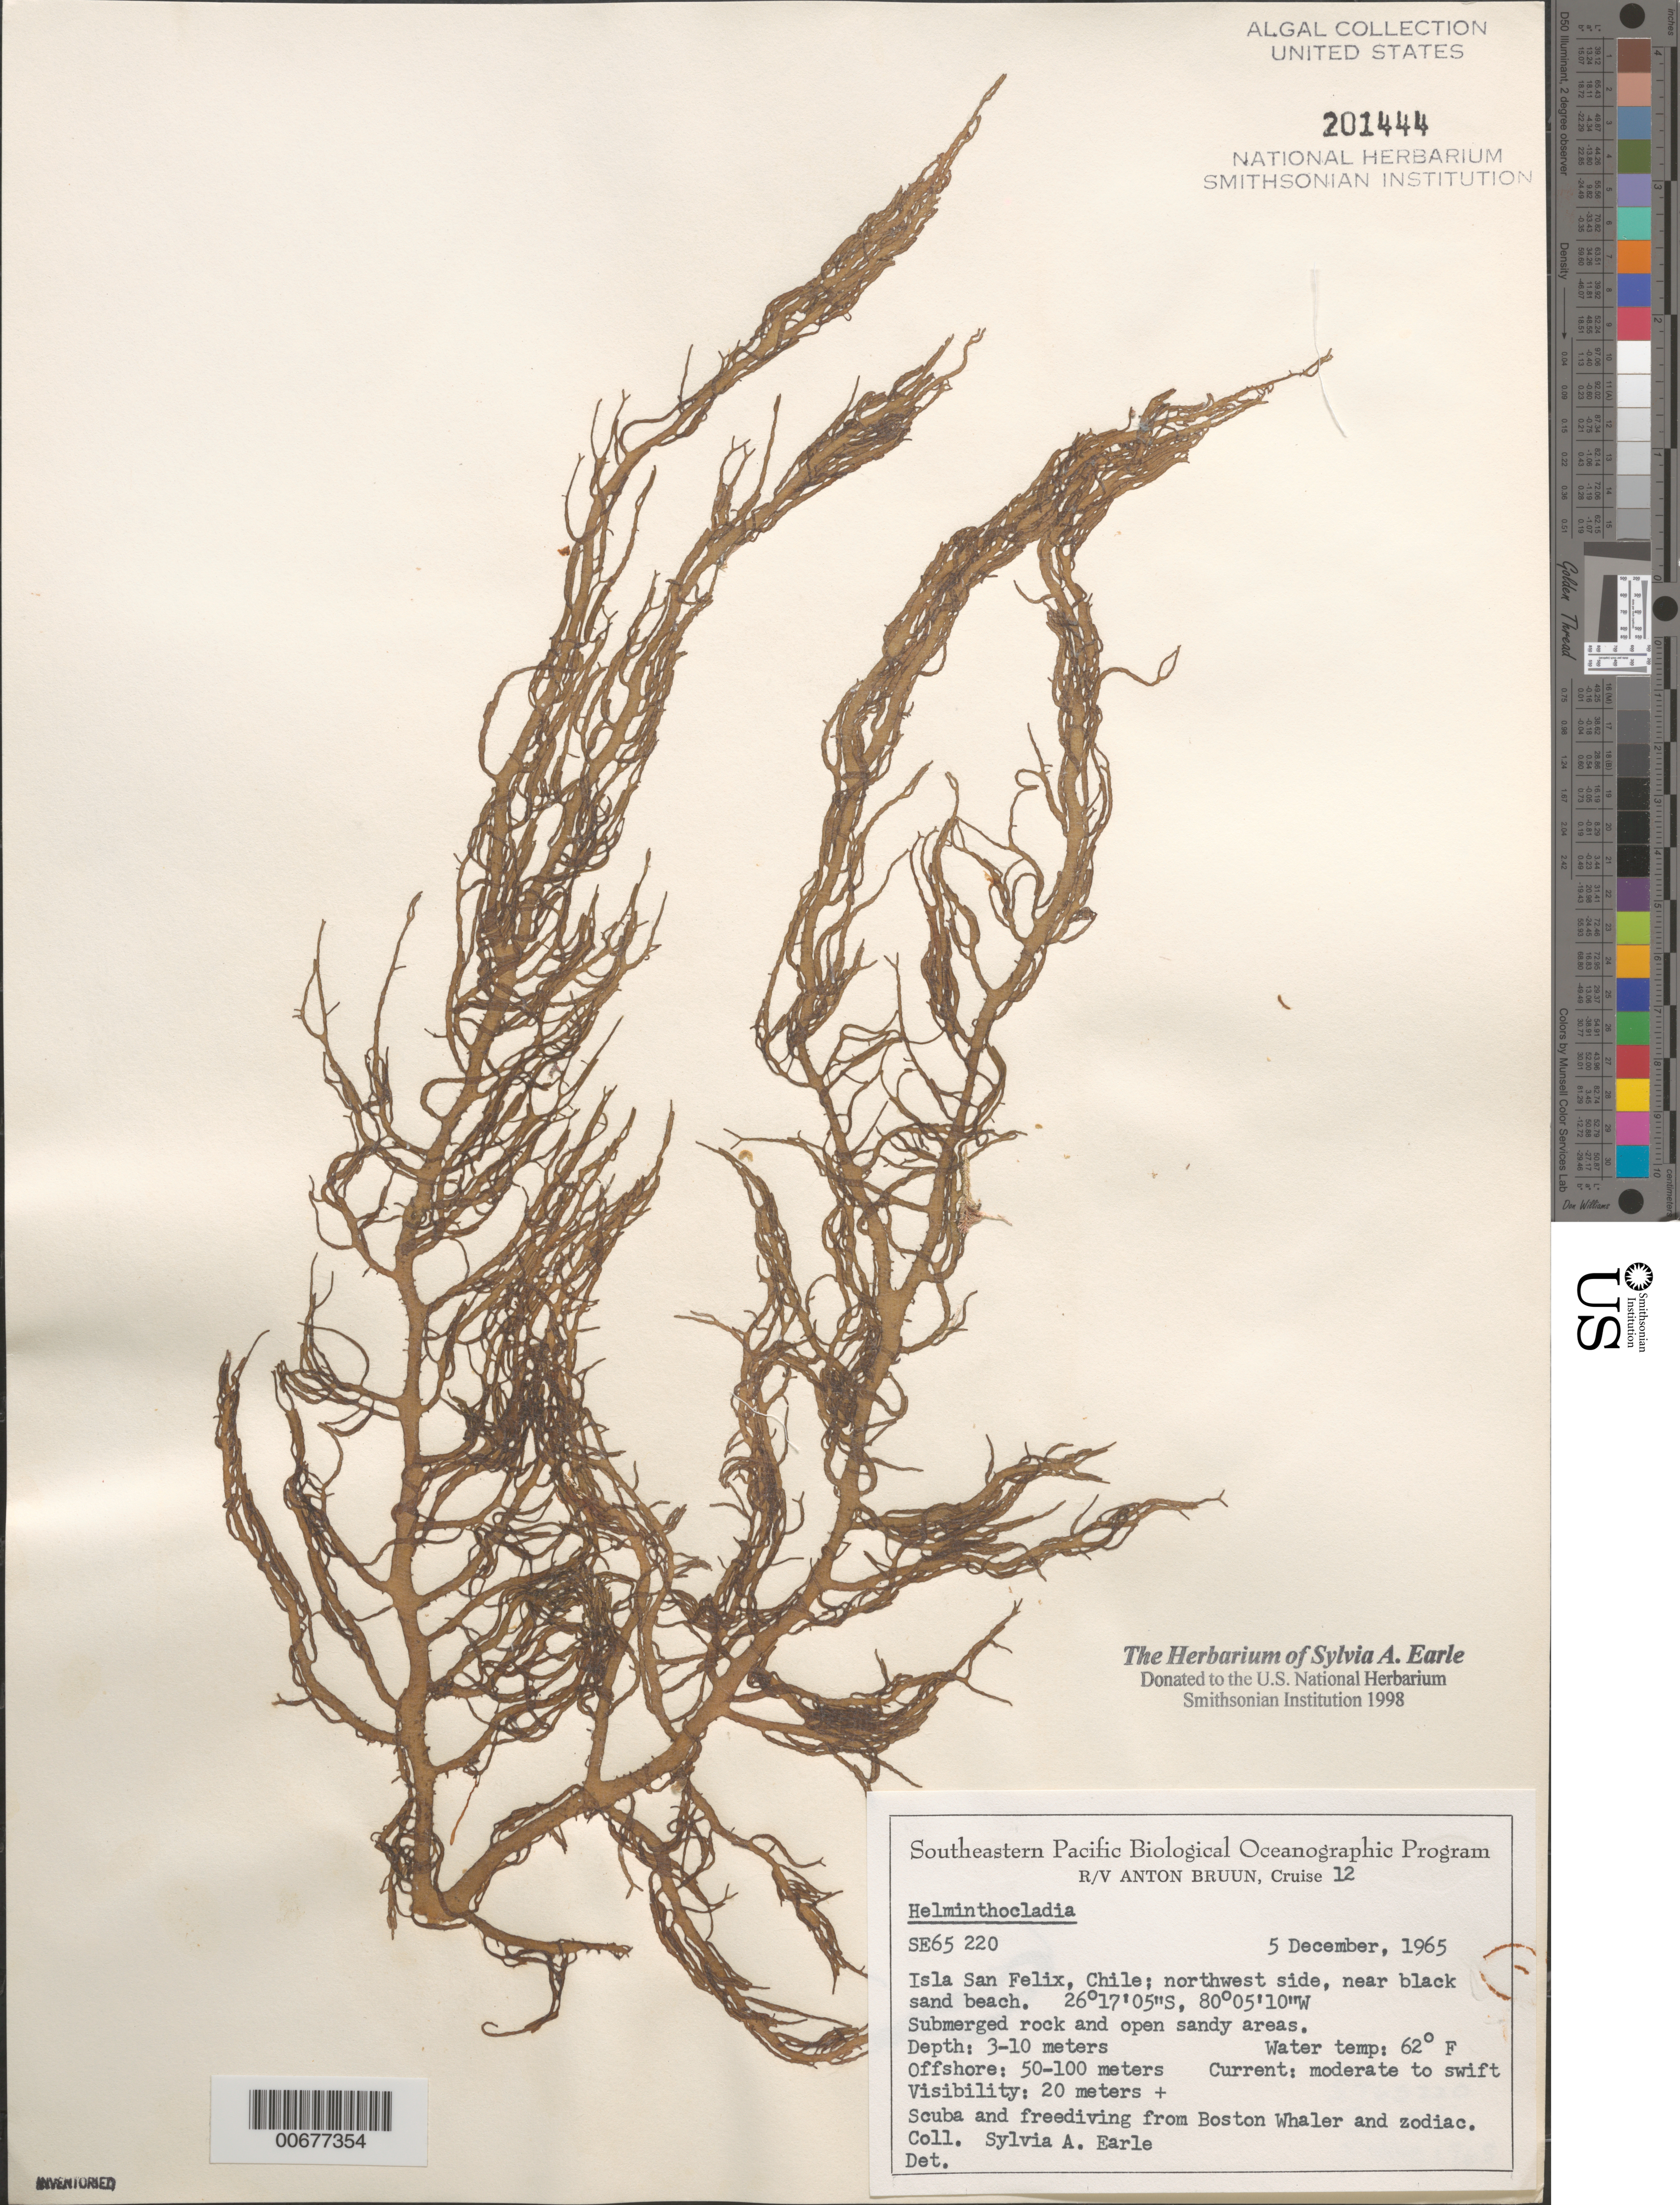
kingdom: Plantae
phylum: Rhodophyta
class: Florideophyceae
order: Nemaliales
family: Liagoraceae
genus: Helminthocladia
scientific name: Helminthocladia sp.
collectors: S. A. Earle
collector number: SE 65220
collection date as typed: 05 Dec 1965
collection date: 1965-12-05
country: Chile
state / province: Atacama (III)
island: Isla San Felix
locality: Near black sand beach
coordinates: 26 17' 05" S, 80 05' 10" W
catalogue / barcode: US 201444